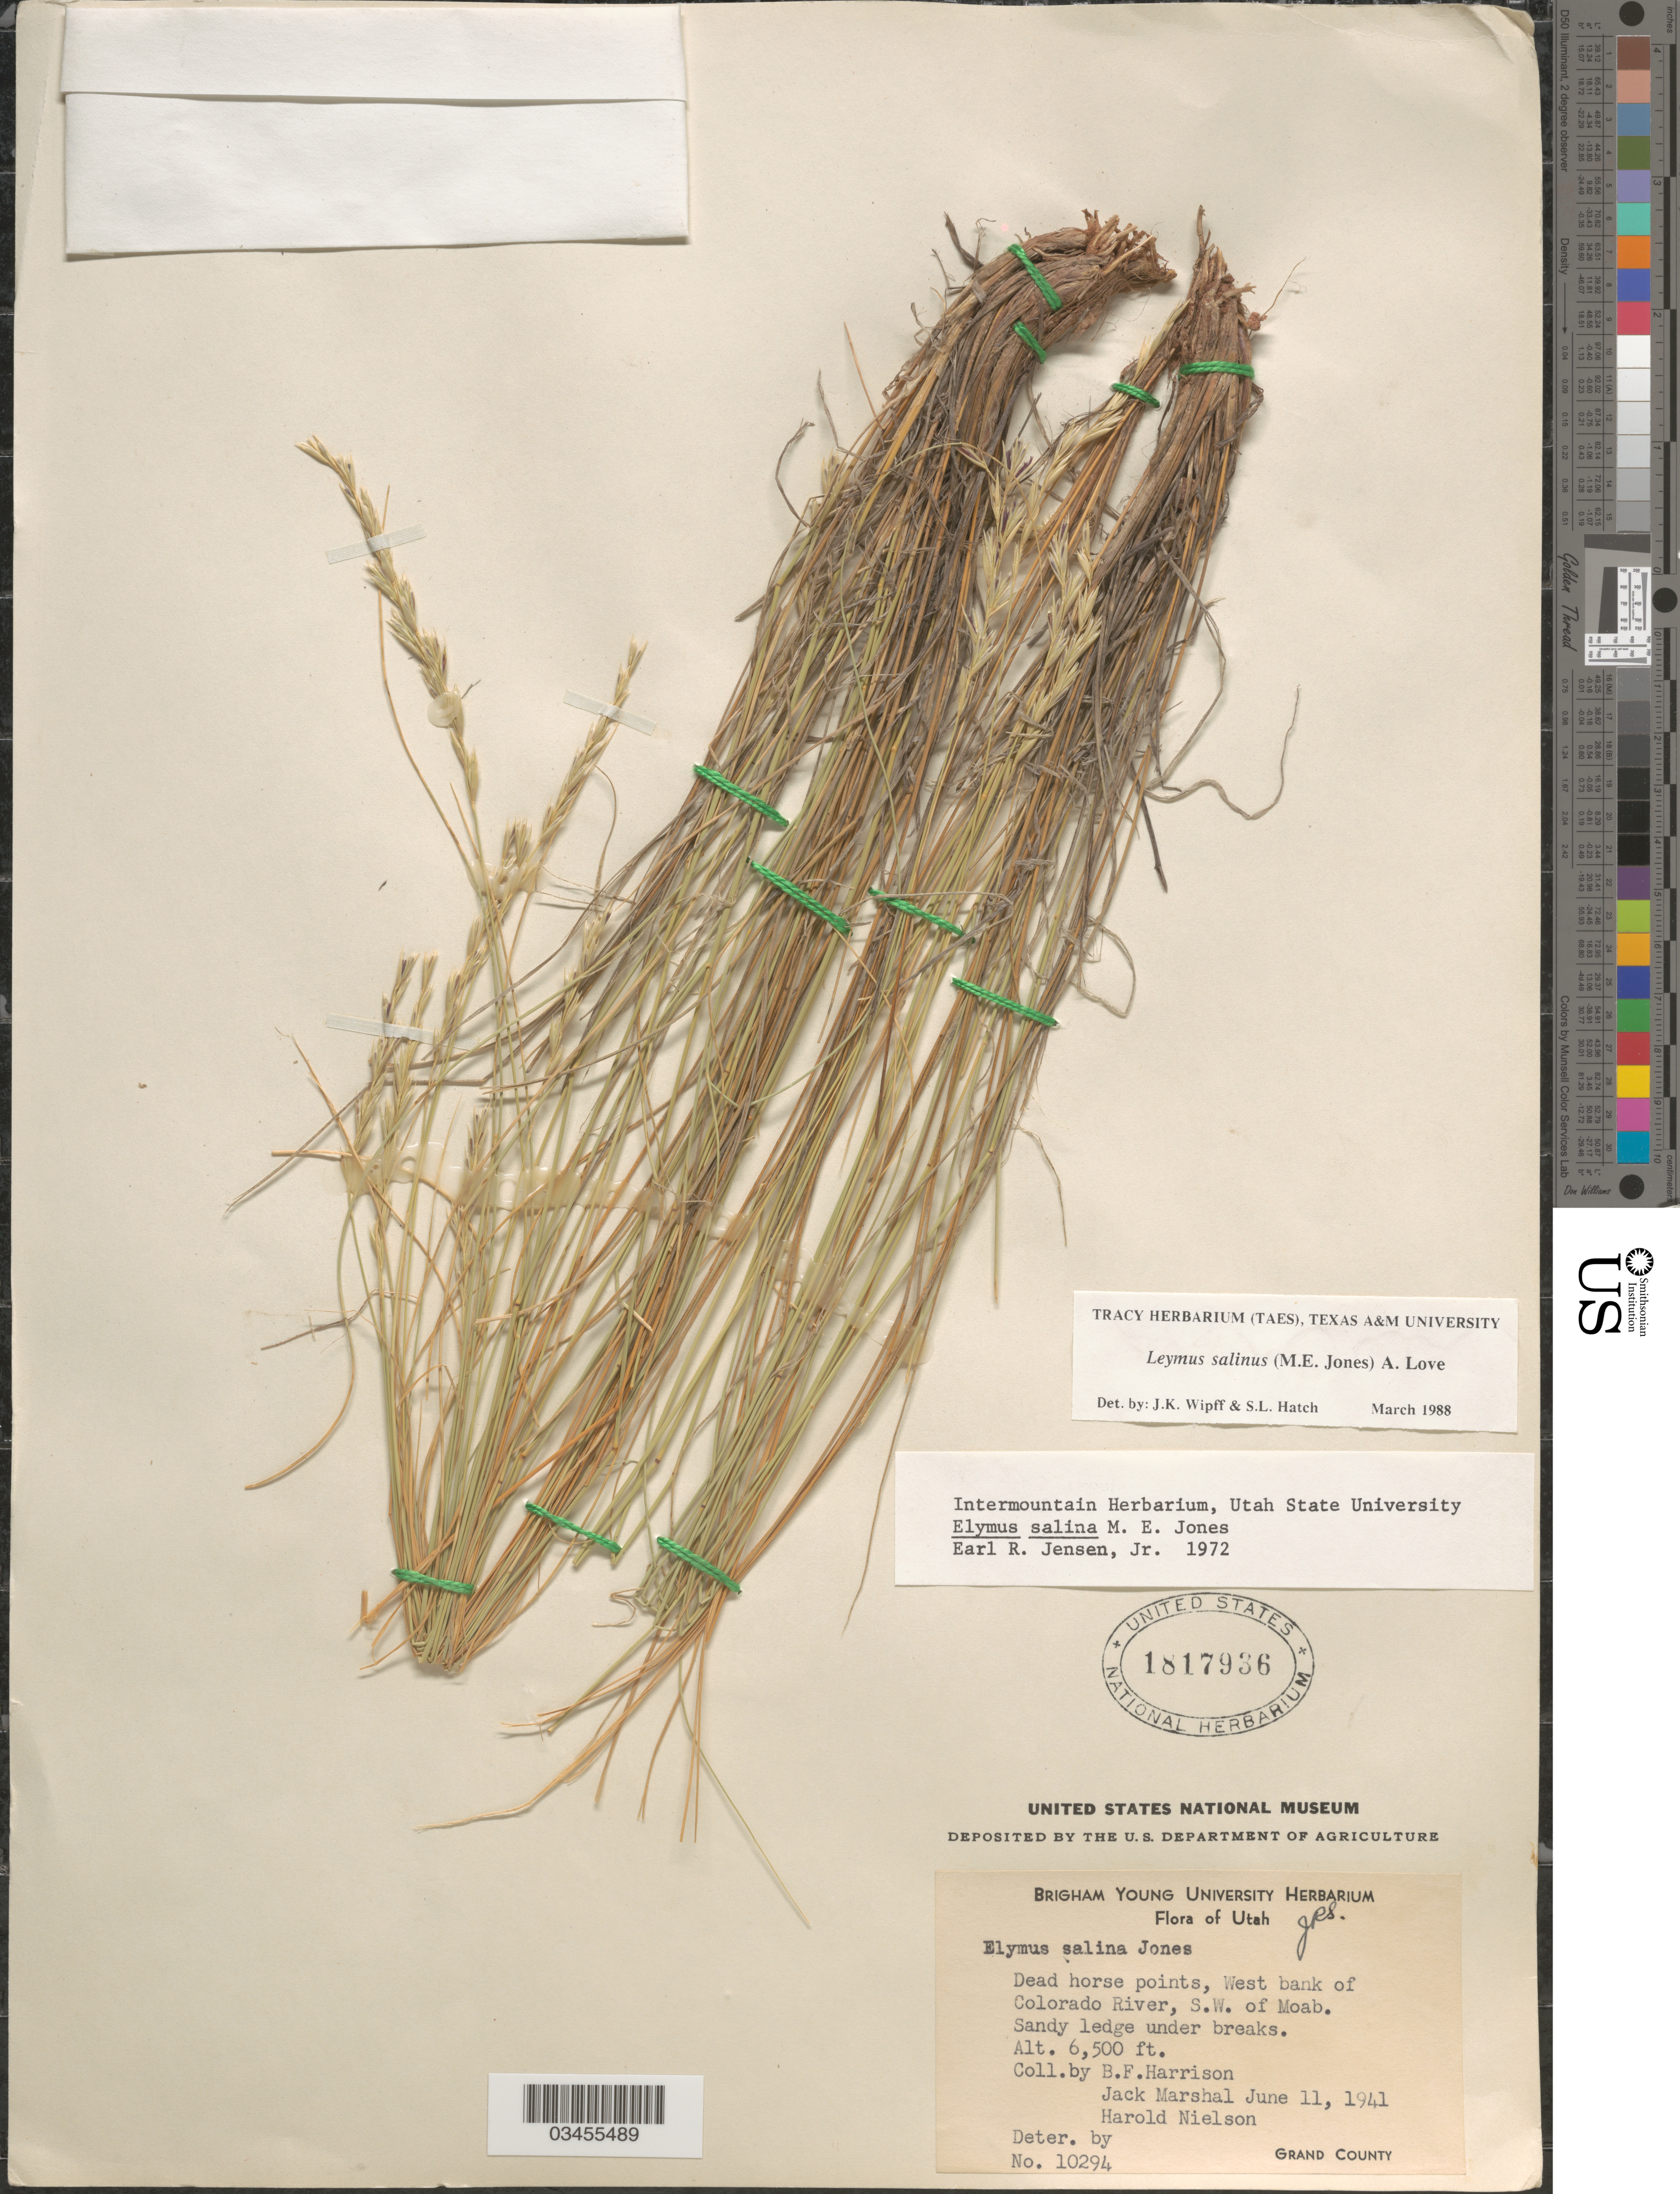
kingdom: Plantae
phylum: Tracheophyta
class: Liliopsida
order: Poales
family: Poaceae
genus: Leymus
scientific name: Leymus salina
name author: (M.E. Jones) Á. Löve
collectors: B. F. Harrison, J. Marshal & H. Nielson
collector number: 10294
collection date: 1941-06-11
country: United States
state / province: Utah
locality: Dead horse points, West bank of Colorado River, S.W. of Moab. Grand County.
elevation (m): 1981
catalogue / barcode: US 1817936